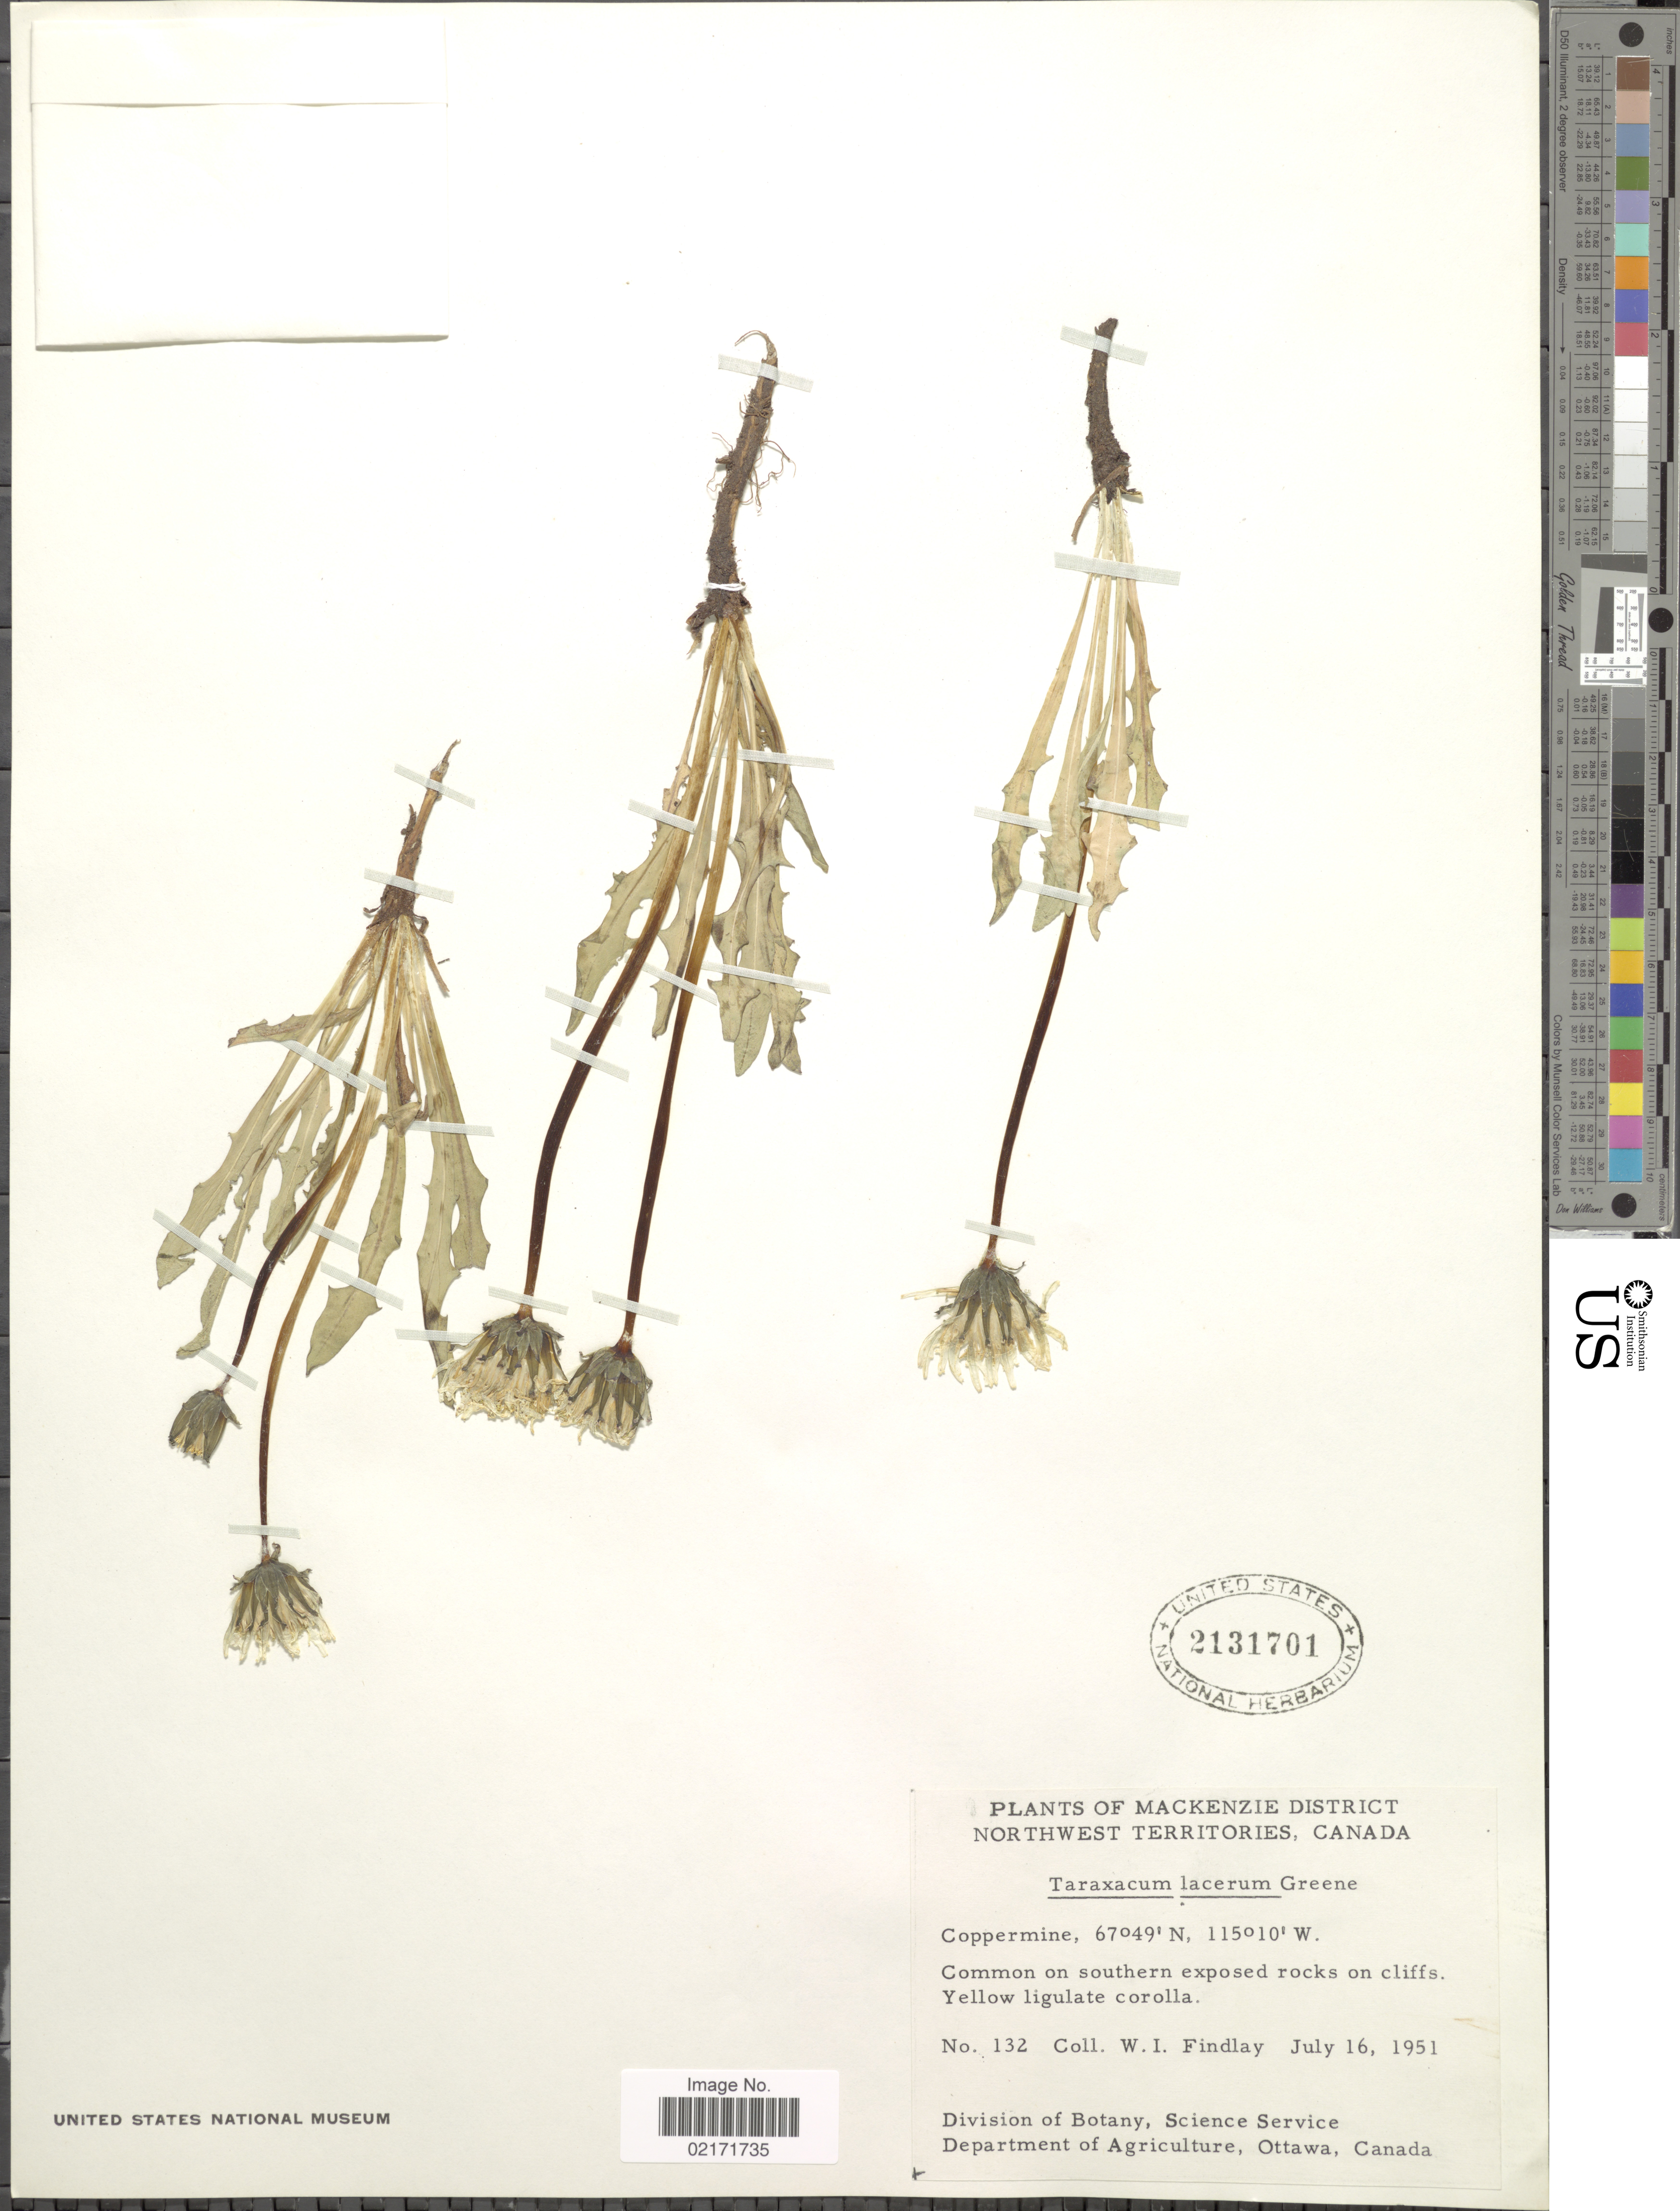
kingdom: Plantae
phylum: Tracheophyta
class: Magnoliopsida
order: Asterales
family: Asteraceae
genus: Taraxacum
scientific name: Taraxacum ceratophorum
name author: (Ledeb.) DC.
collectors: W. Findlay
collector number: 132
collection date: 1951-07-16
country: Canada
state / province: Northwest Territories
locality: Mackenzie District. Northwest Territories, Canada. Coppermine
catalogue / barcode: US 2131701